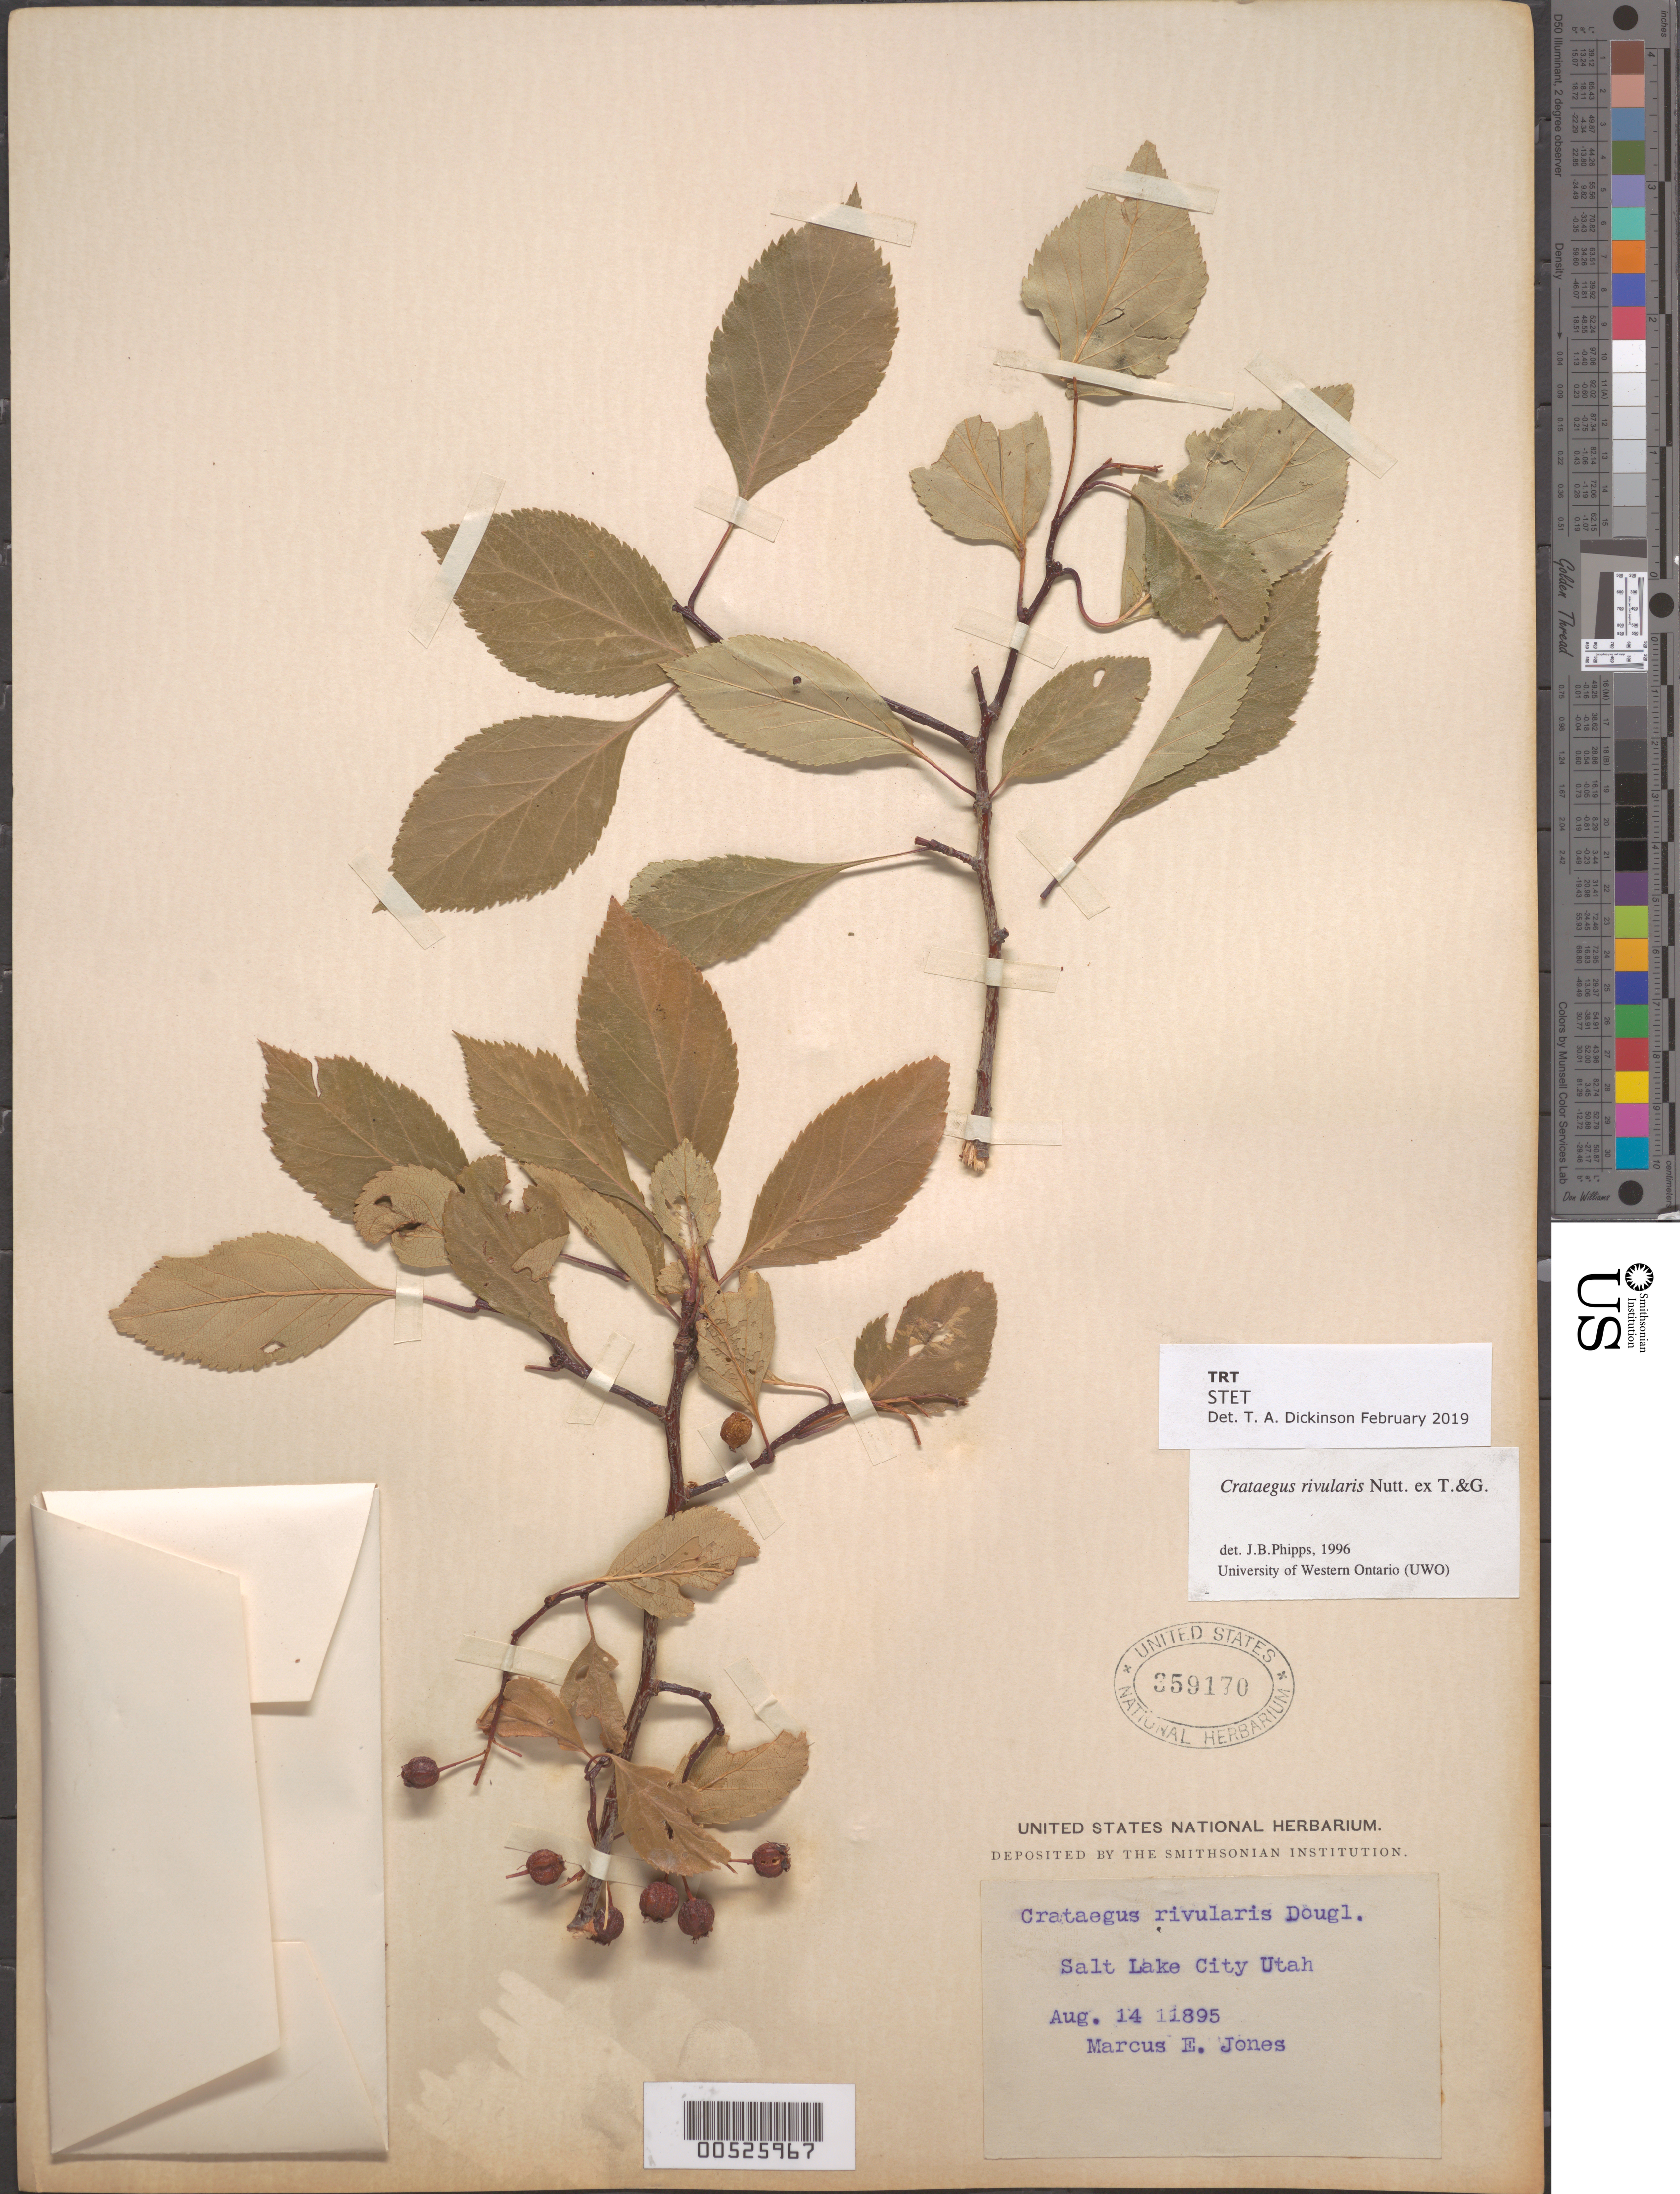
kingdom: Plantae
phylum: Tracheophyta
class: Magnoliopsida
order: Rosales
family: Rosaceae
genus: Crataegus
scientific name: Crataegus rivularis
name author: Nutt.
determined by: Phipps, James B., (UWO), University of Western Ontario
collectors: M. E. Jones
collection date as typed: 14 Aug 1895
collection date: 1895-08-14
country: United States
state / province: Utah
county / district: Salt Lake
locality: Salt Lake City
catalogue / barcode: US 359170